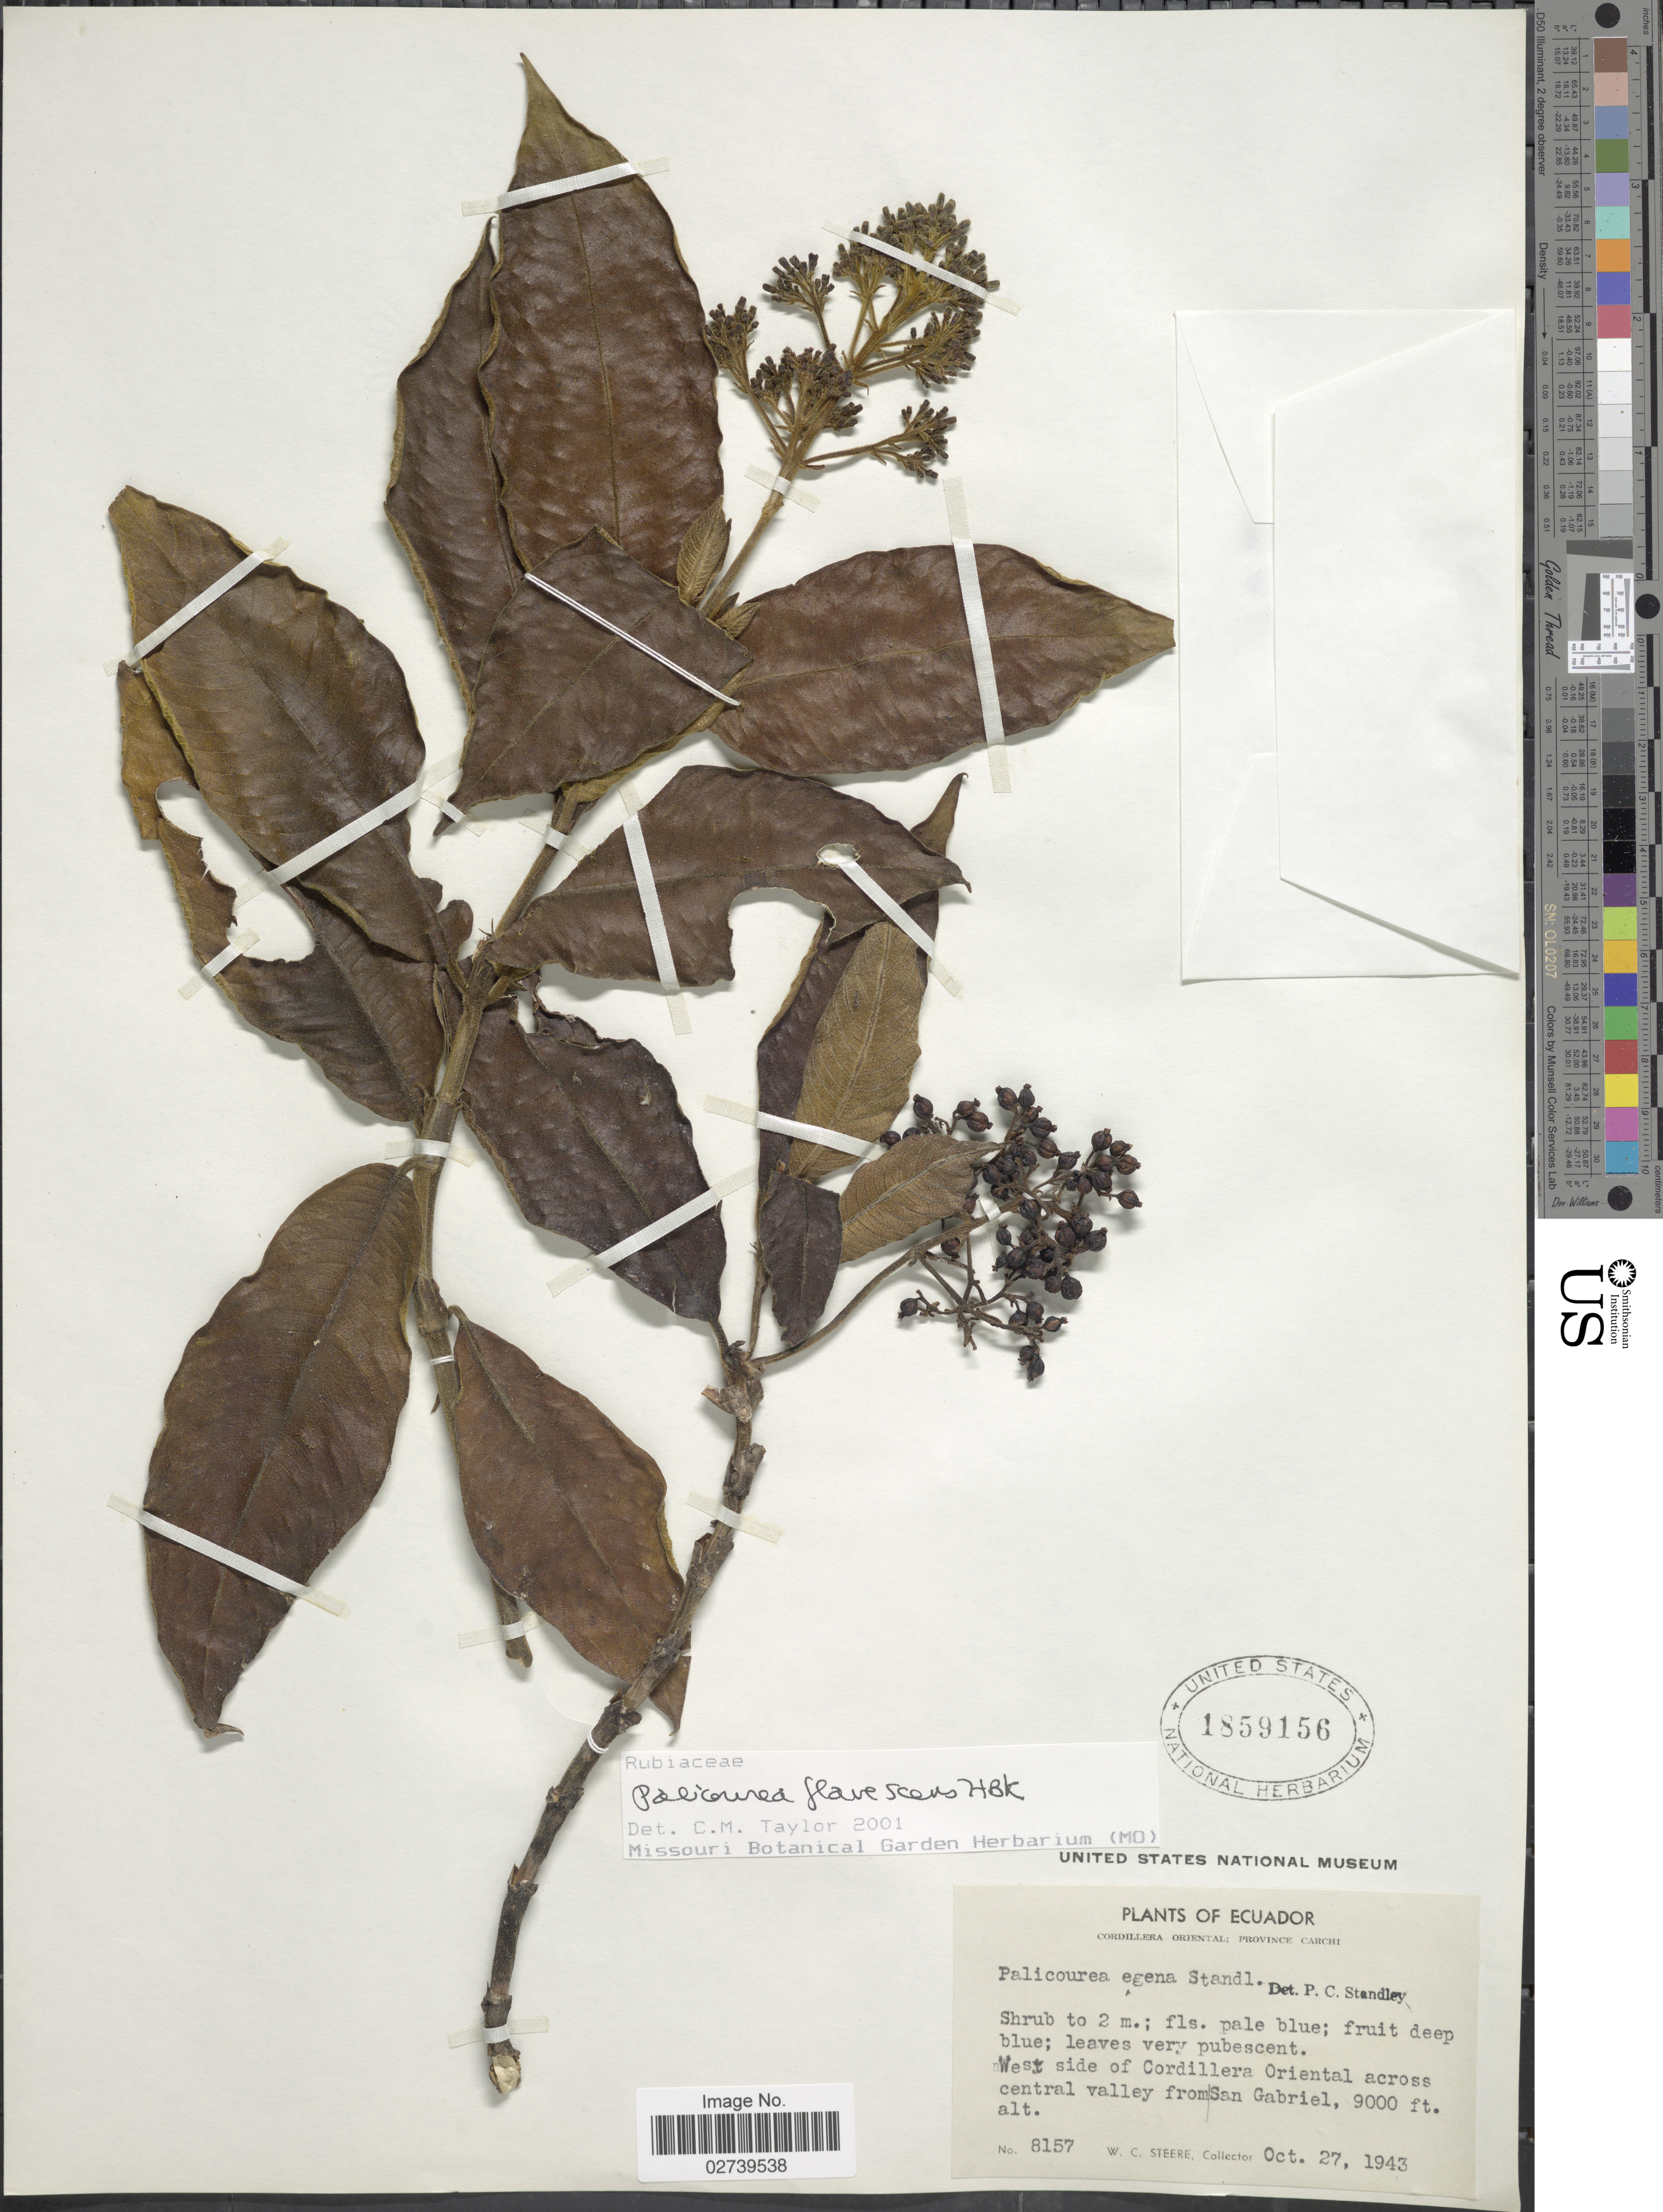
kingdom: Plantae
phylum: Tracheophyta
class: Magnoliopsida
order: Gentianales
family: Rubiaceae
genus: Palicourea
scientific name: Palicourea flavescens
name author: Kunth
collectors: W. C. Steere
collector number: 8157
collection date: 1943-10-27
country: Ecuador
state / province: Carchi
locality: Cordillera Oriental, West side of Cordillera Oriental across central valley from San Gabriel.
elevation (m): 2743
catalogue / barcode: US 1859156